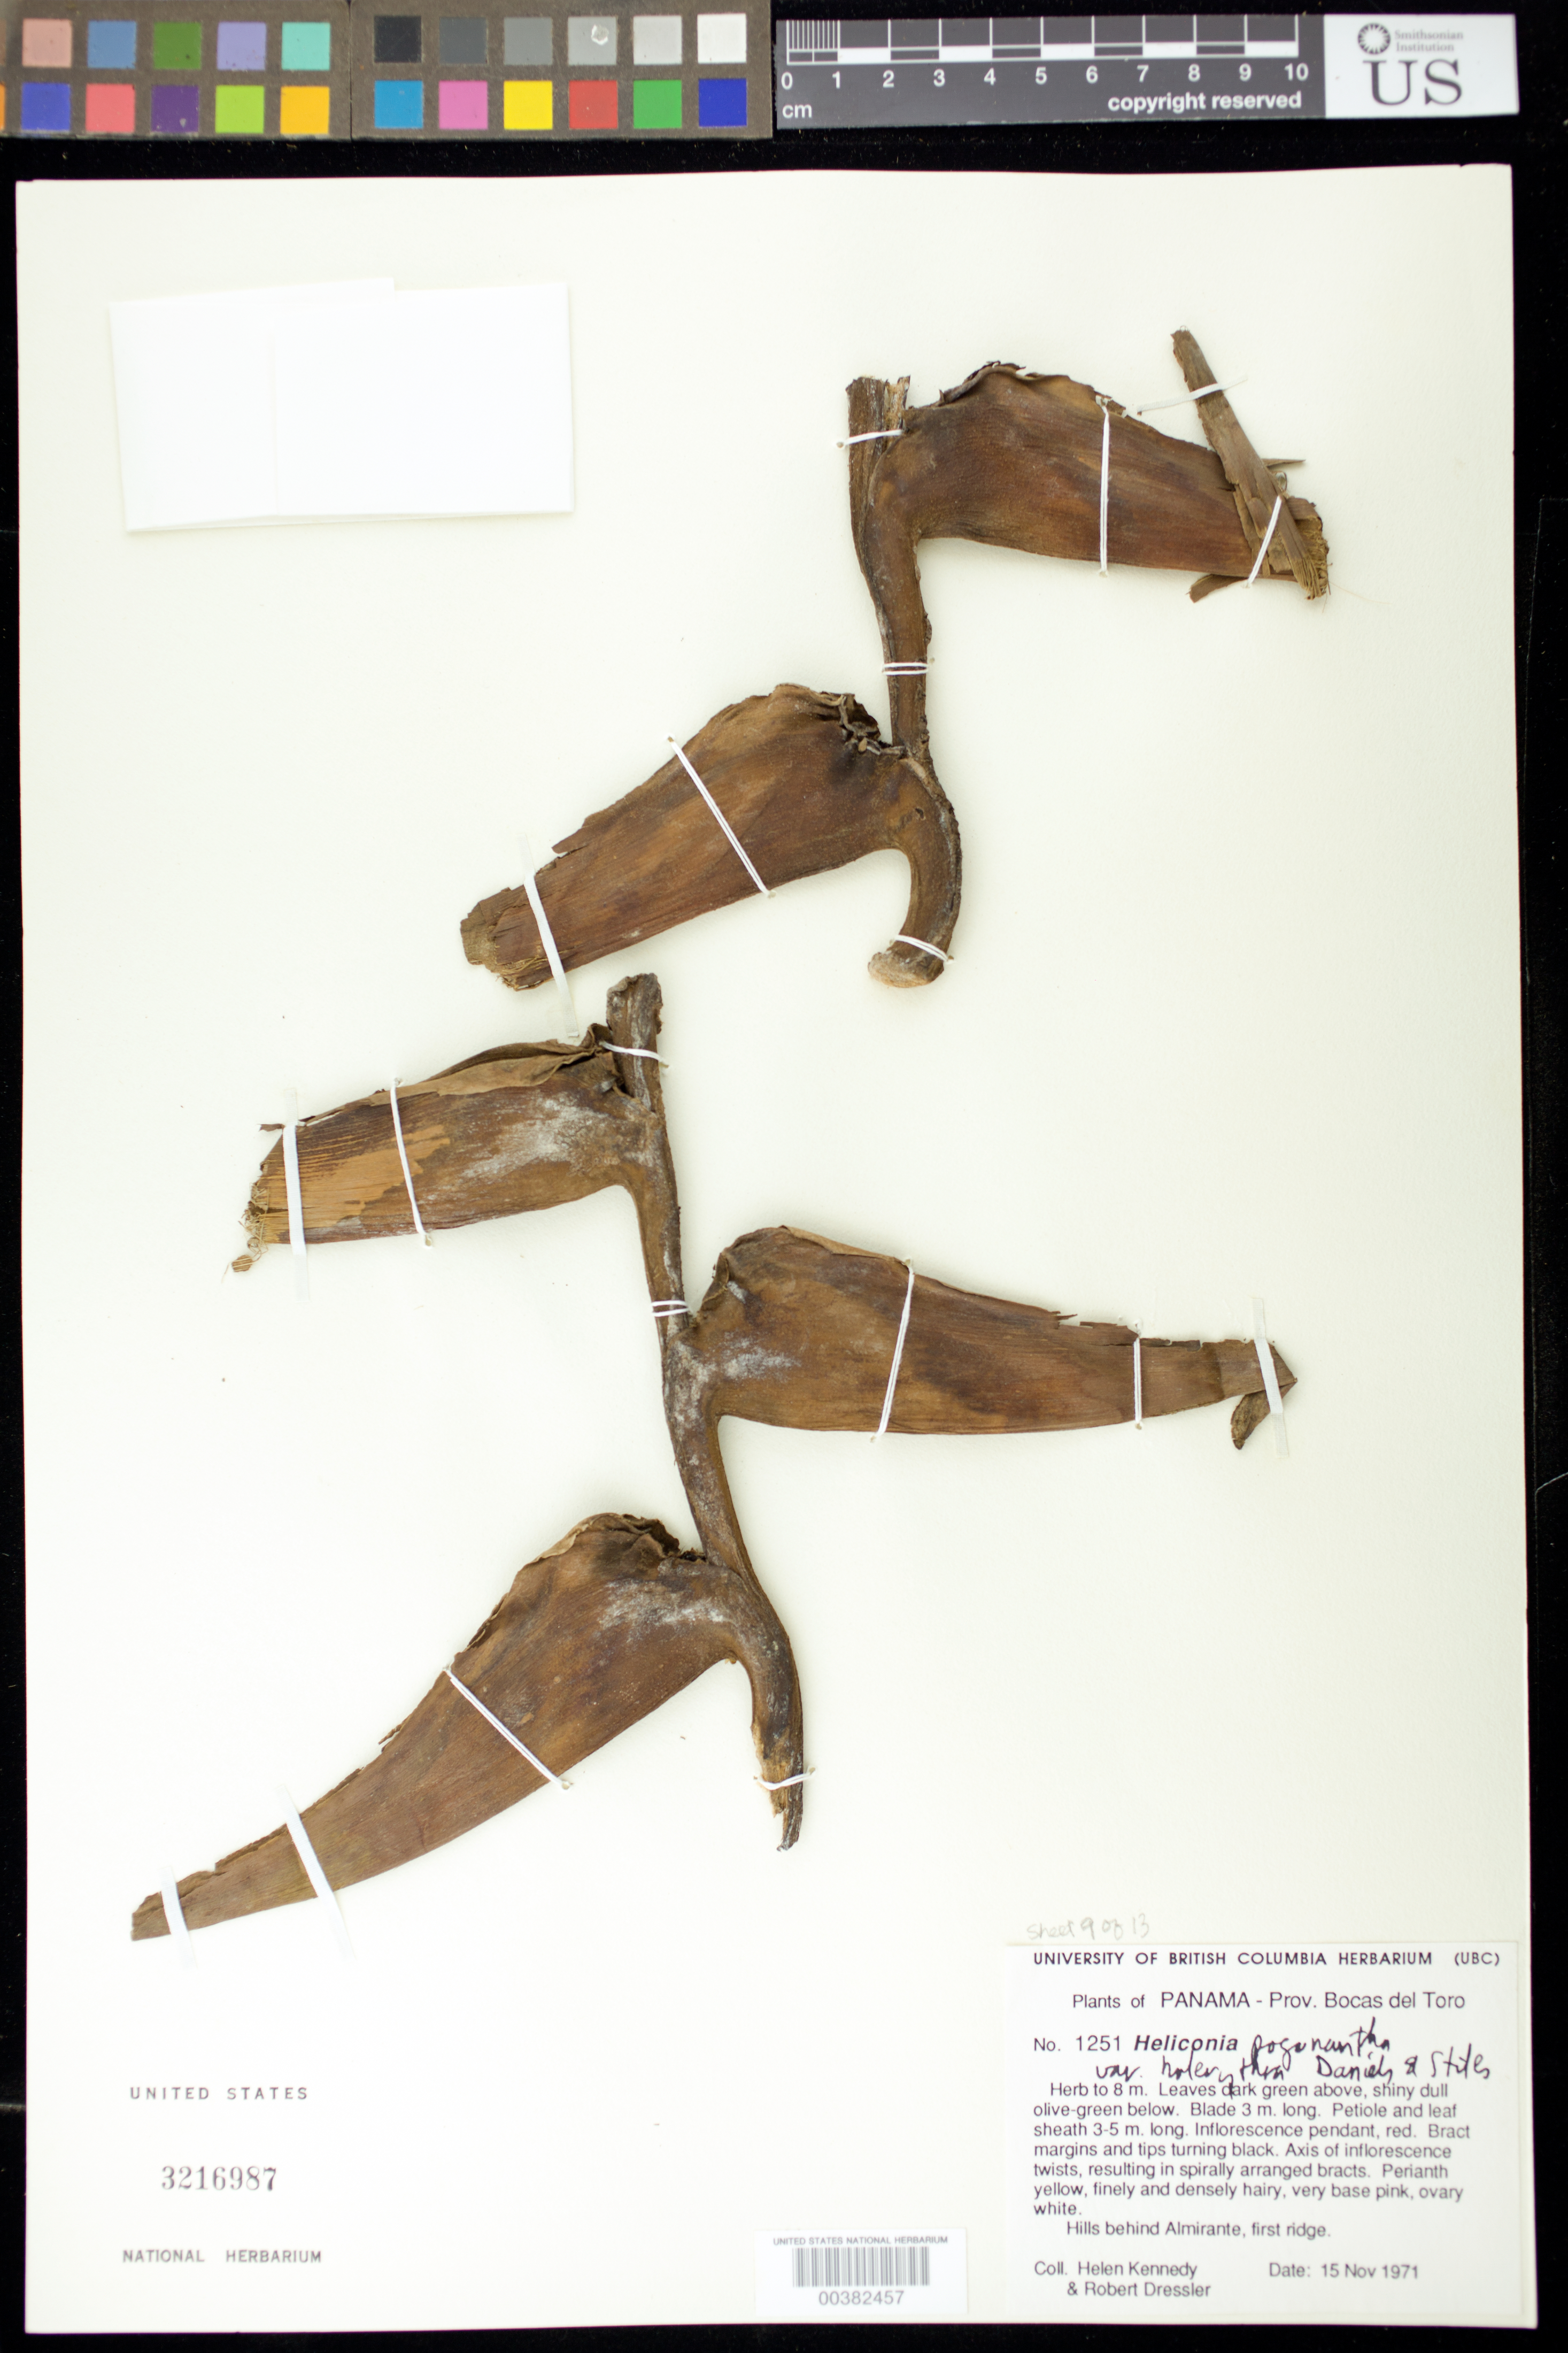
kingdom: Plantae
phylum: Tracheophyta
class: Liliopsida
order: Zingiberales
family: Heliconiaceae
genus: Heliconia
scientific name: Heliconia pogonantha var. holerythra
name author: G.S. Daniels & F.G. Stiles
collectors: H. Kennedy & R. Dressler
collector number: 1251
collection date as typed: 15 Nov 1971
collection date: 1971-11-15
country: Panama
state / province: Bocas del Toro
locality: Behind Almirante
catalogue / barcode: US 3216987